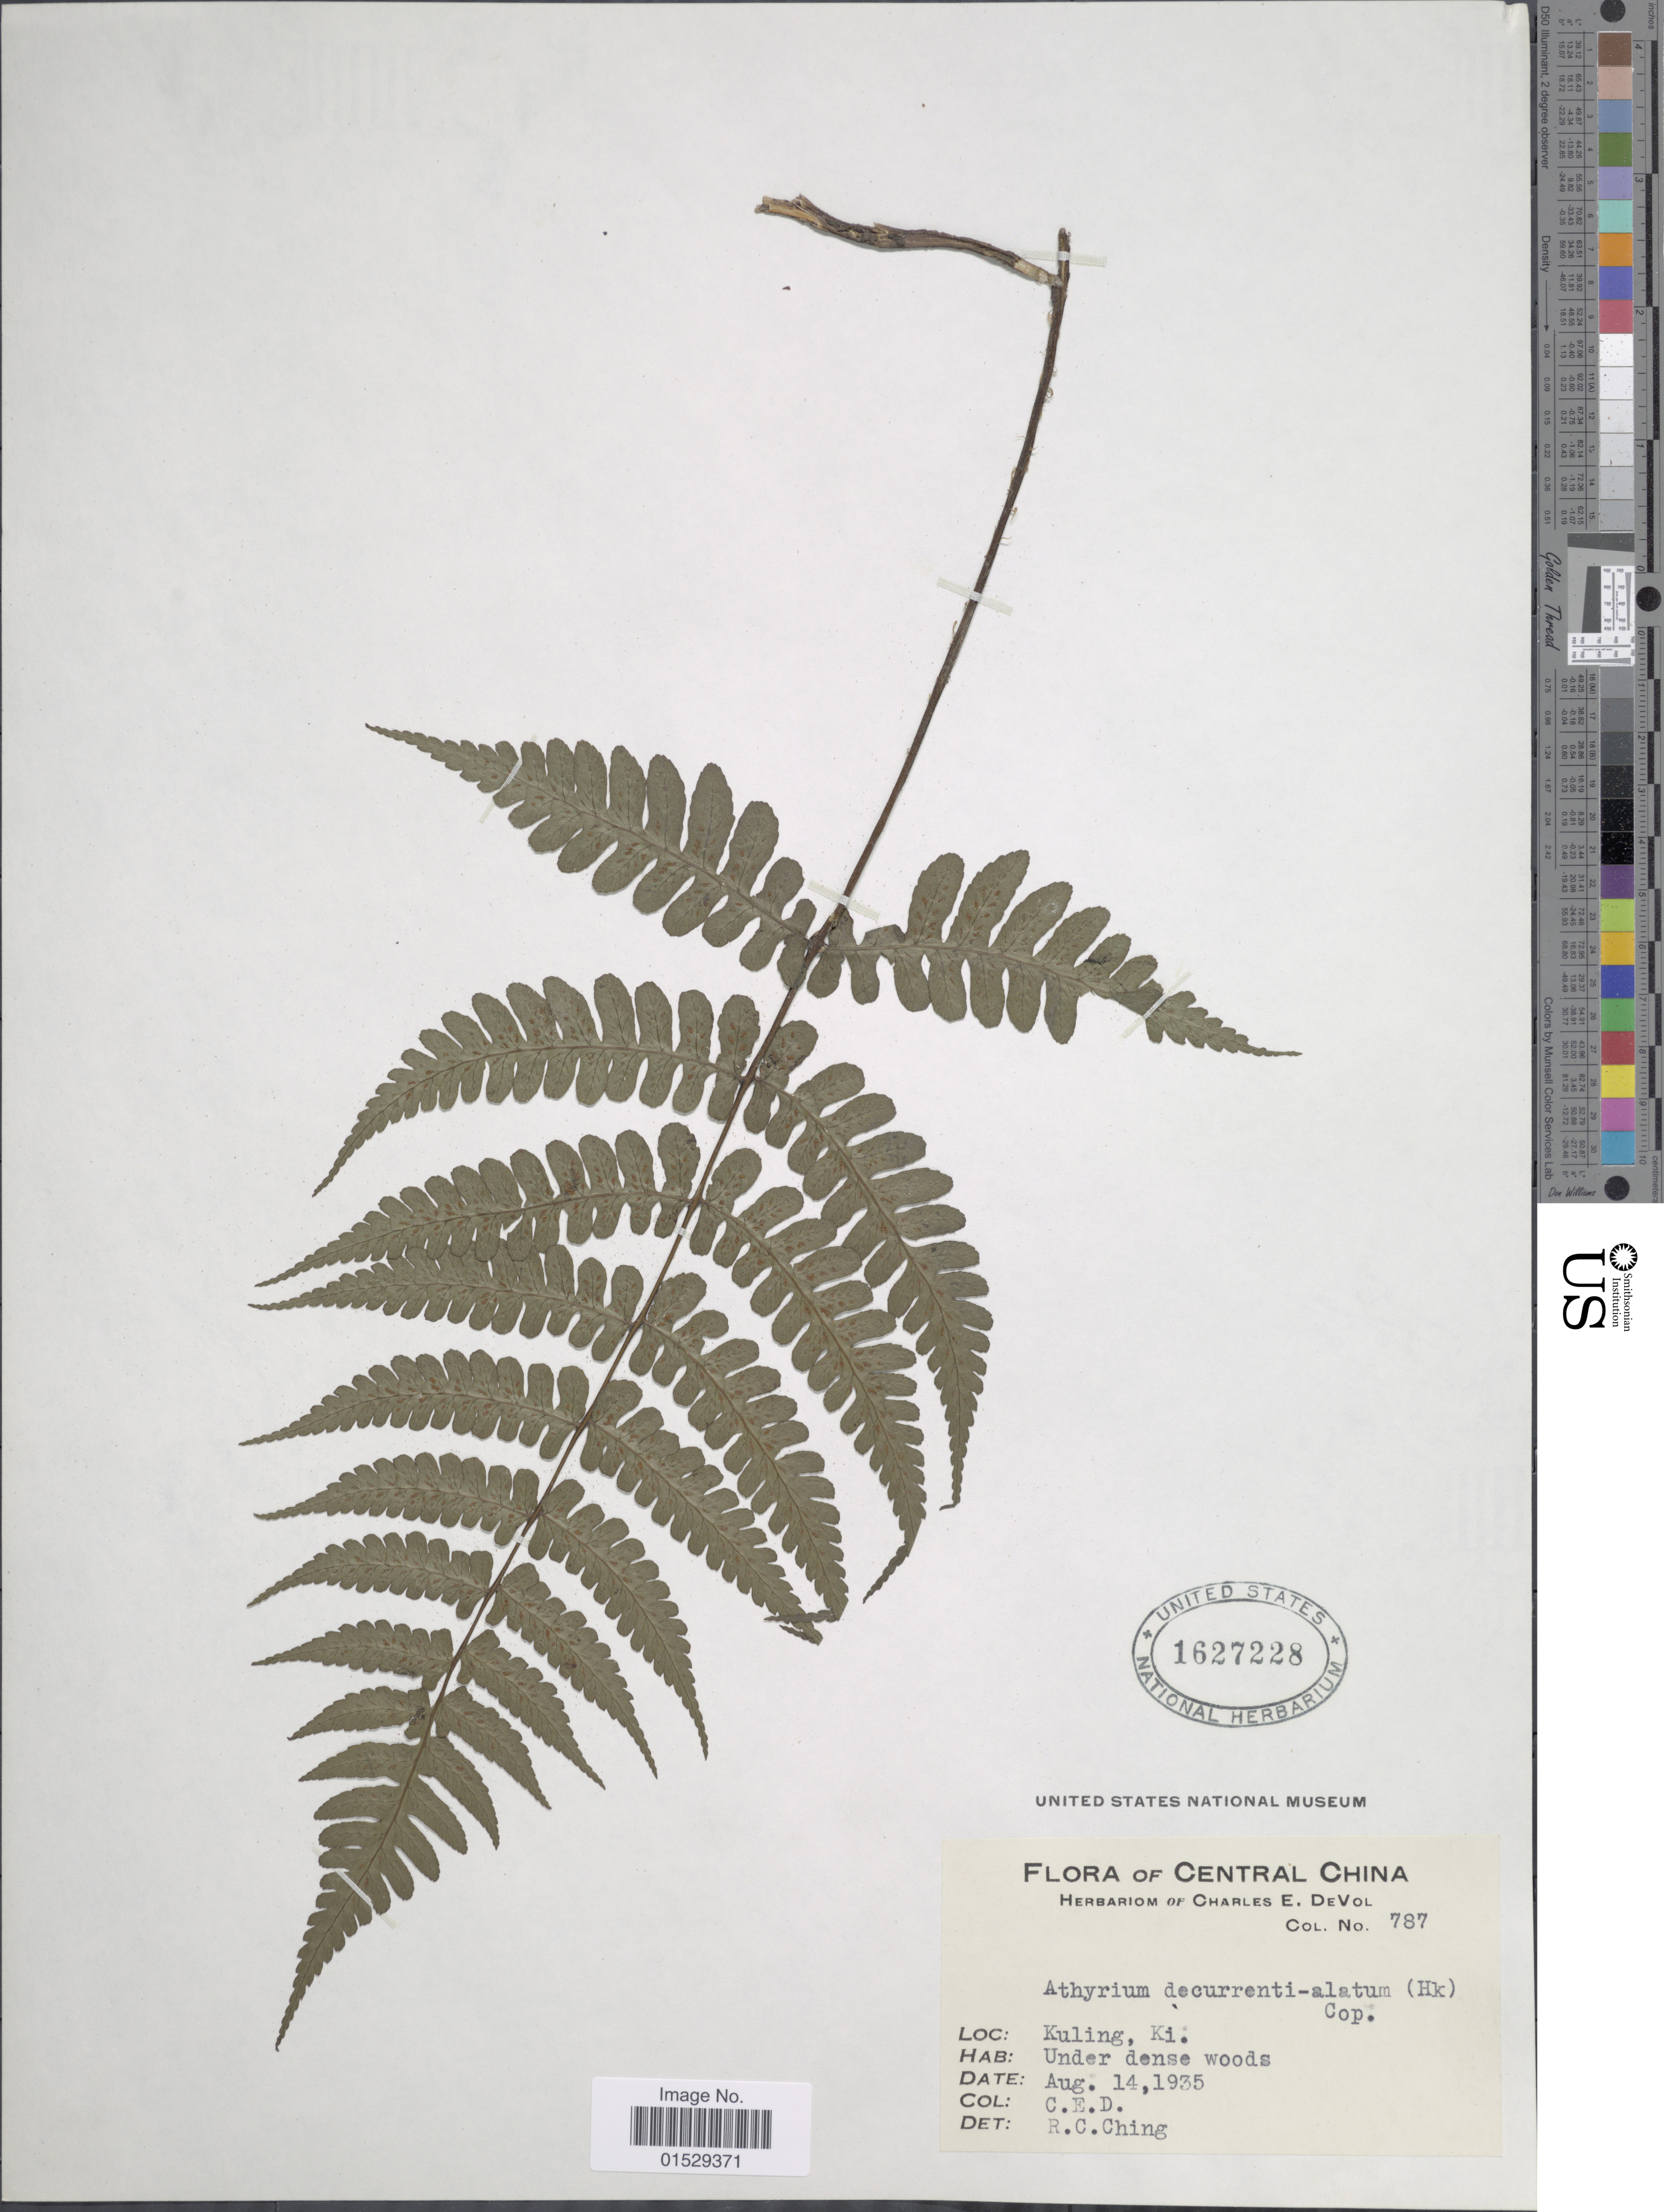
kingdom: Plantae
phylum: Tracheophyta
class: Polypodiopsida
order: Polypodiales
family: Athyriaceae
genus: Cornopteris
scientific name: Cornopteris decurrentialata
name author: (Hook.) Nakai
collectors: C. E. De Vol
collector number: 787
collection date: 1935-08-14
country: China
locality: Central China, Kuling, Ki.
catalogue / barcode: US 1627228